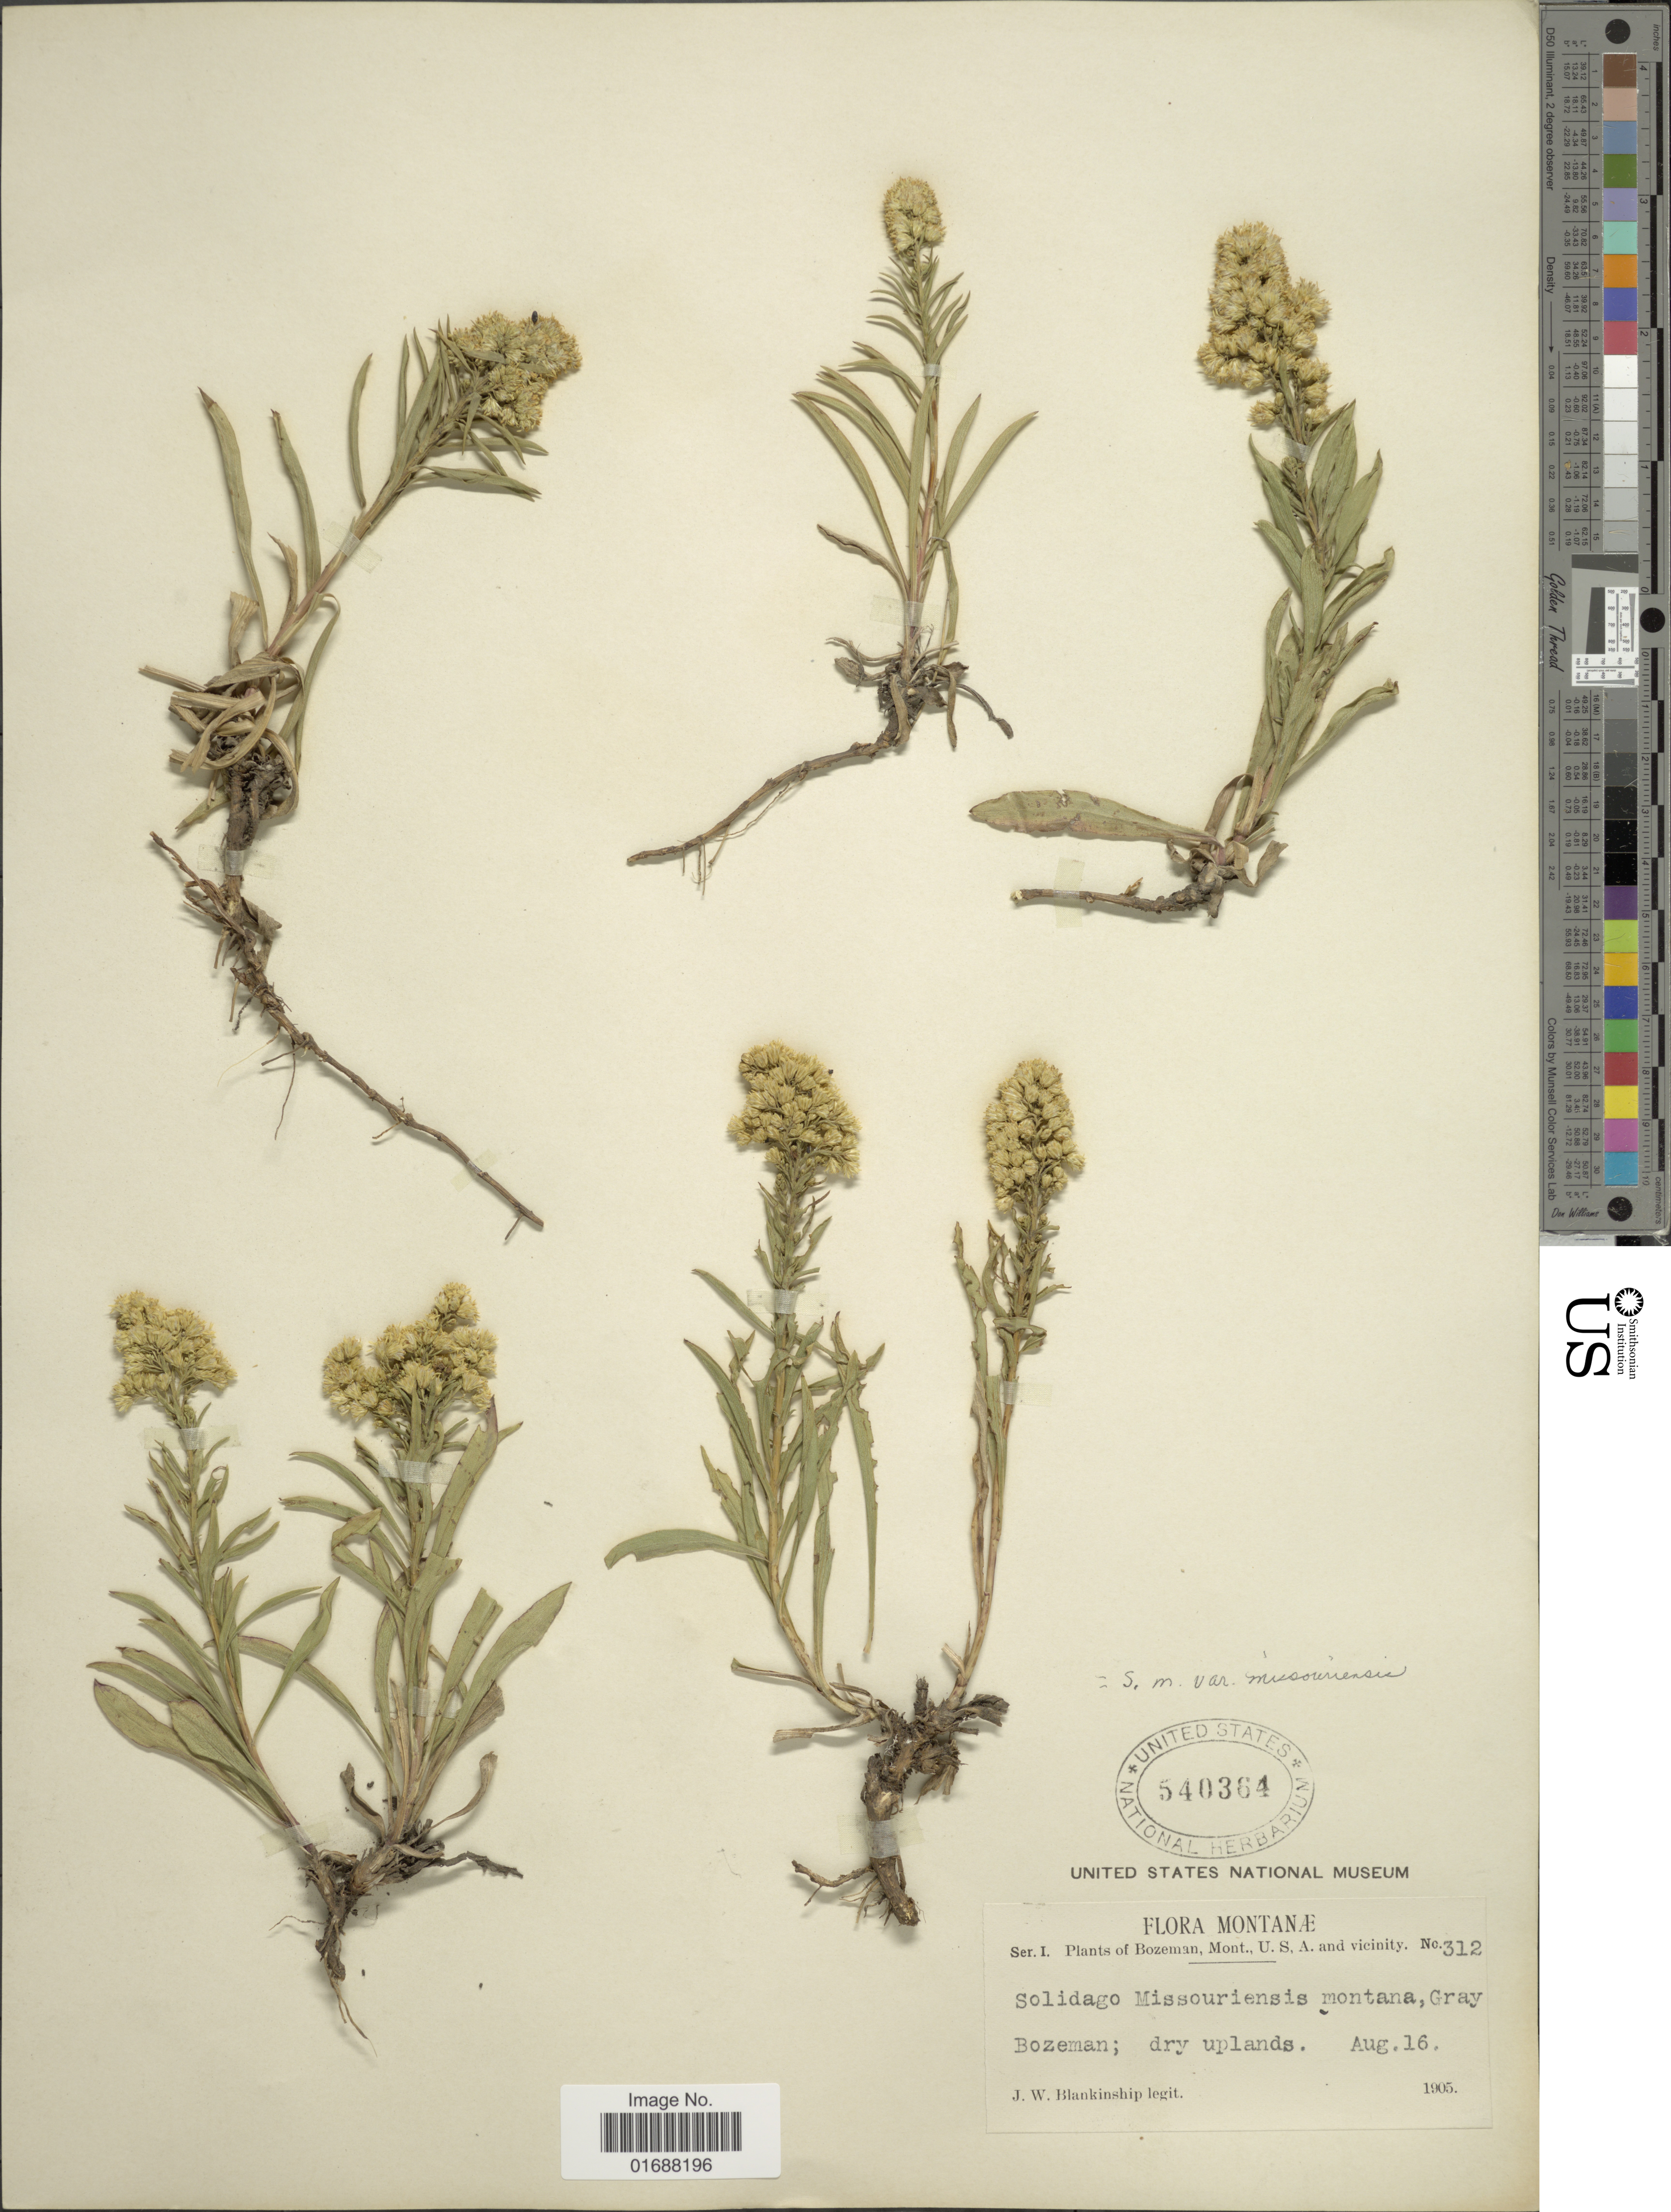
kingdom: Plantae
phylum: Tracheophyta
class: Magnoliopsida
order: Asterales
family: Asteraceae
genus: Solidago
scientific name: Solidago missouriensis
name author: Nutt.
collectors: J. W. Blankinship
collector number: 312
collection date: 1905-08-16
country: United States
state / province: Montana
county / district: Gallatin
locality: Bozeman.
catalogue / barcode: US 540364